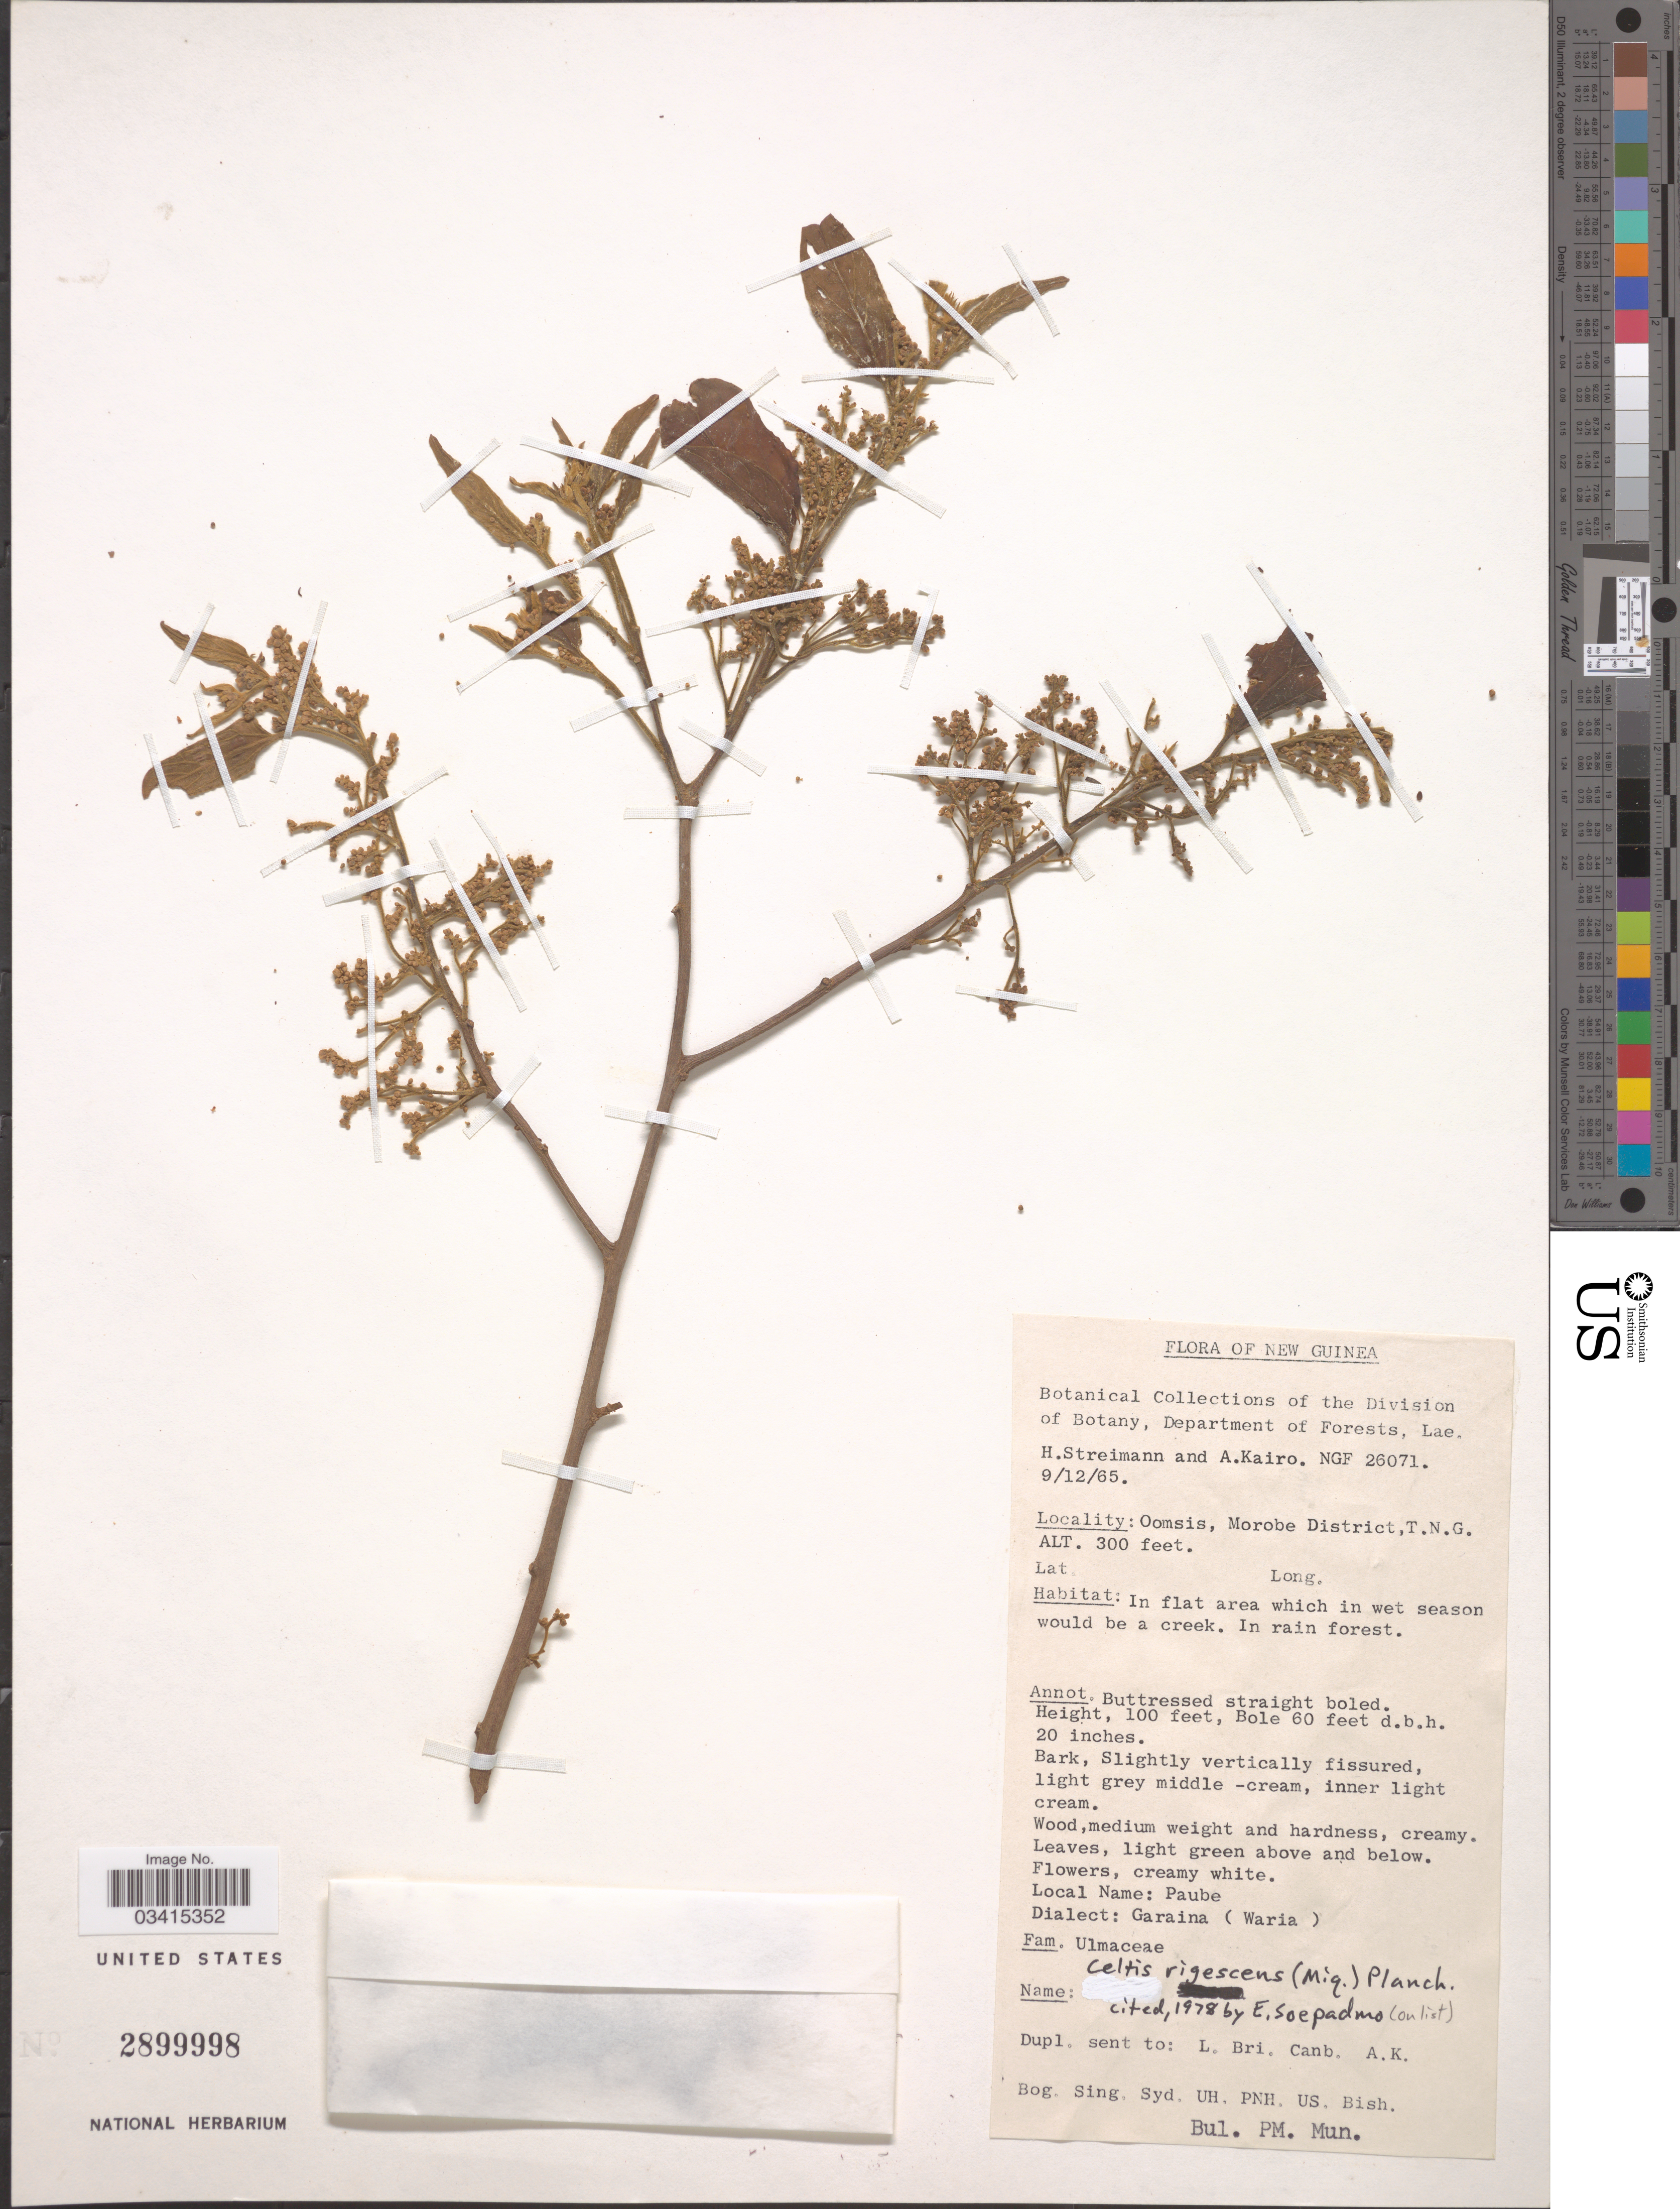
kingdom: Plantae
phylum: Tracheophyta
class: Magnoliopsida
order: Rosales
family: Cannabaceae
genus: Celtis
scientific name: Celtis rigescens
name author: (Miq.) Planch.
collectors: H. Streimann & A. Kairo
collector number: NGF 26071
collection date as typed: Transcribed d/m/y: 9/12/65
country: Papua New Guinea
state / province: Morobe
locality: New Guinea. Oomsis, Morobe District, T.N.G.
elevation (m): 91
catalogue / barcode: US 2899998